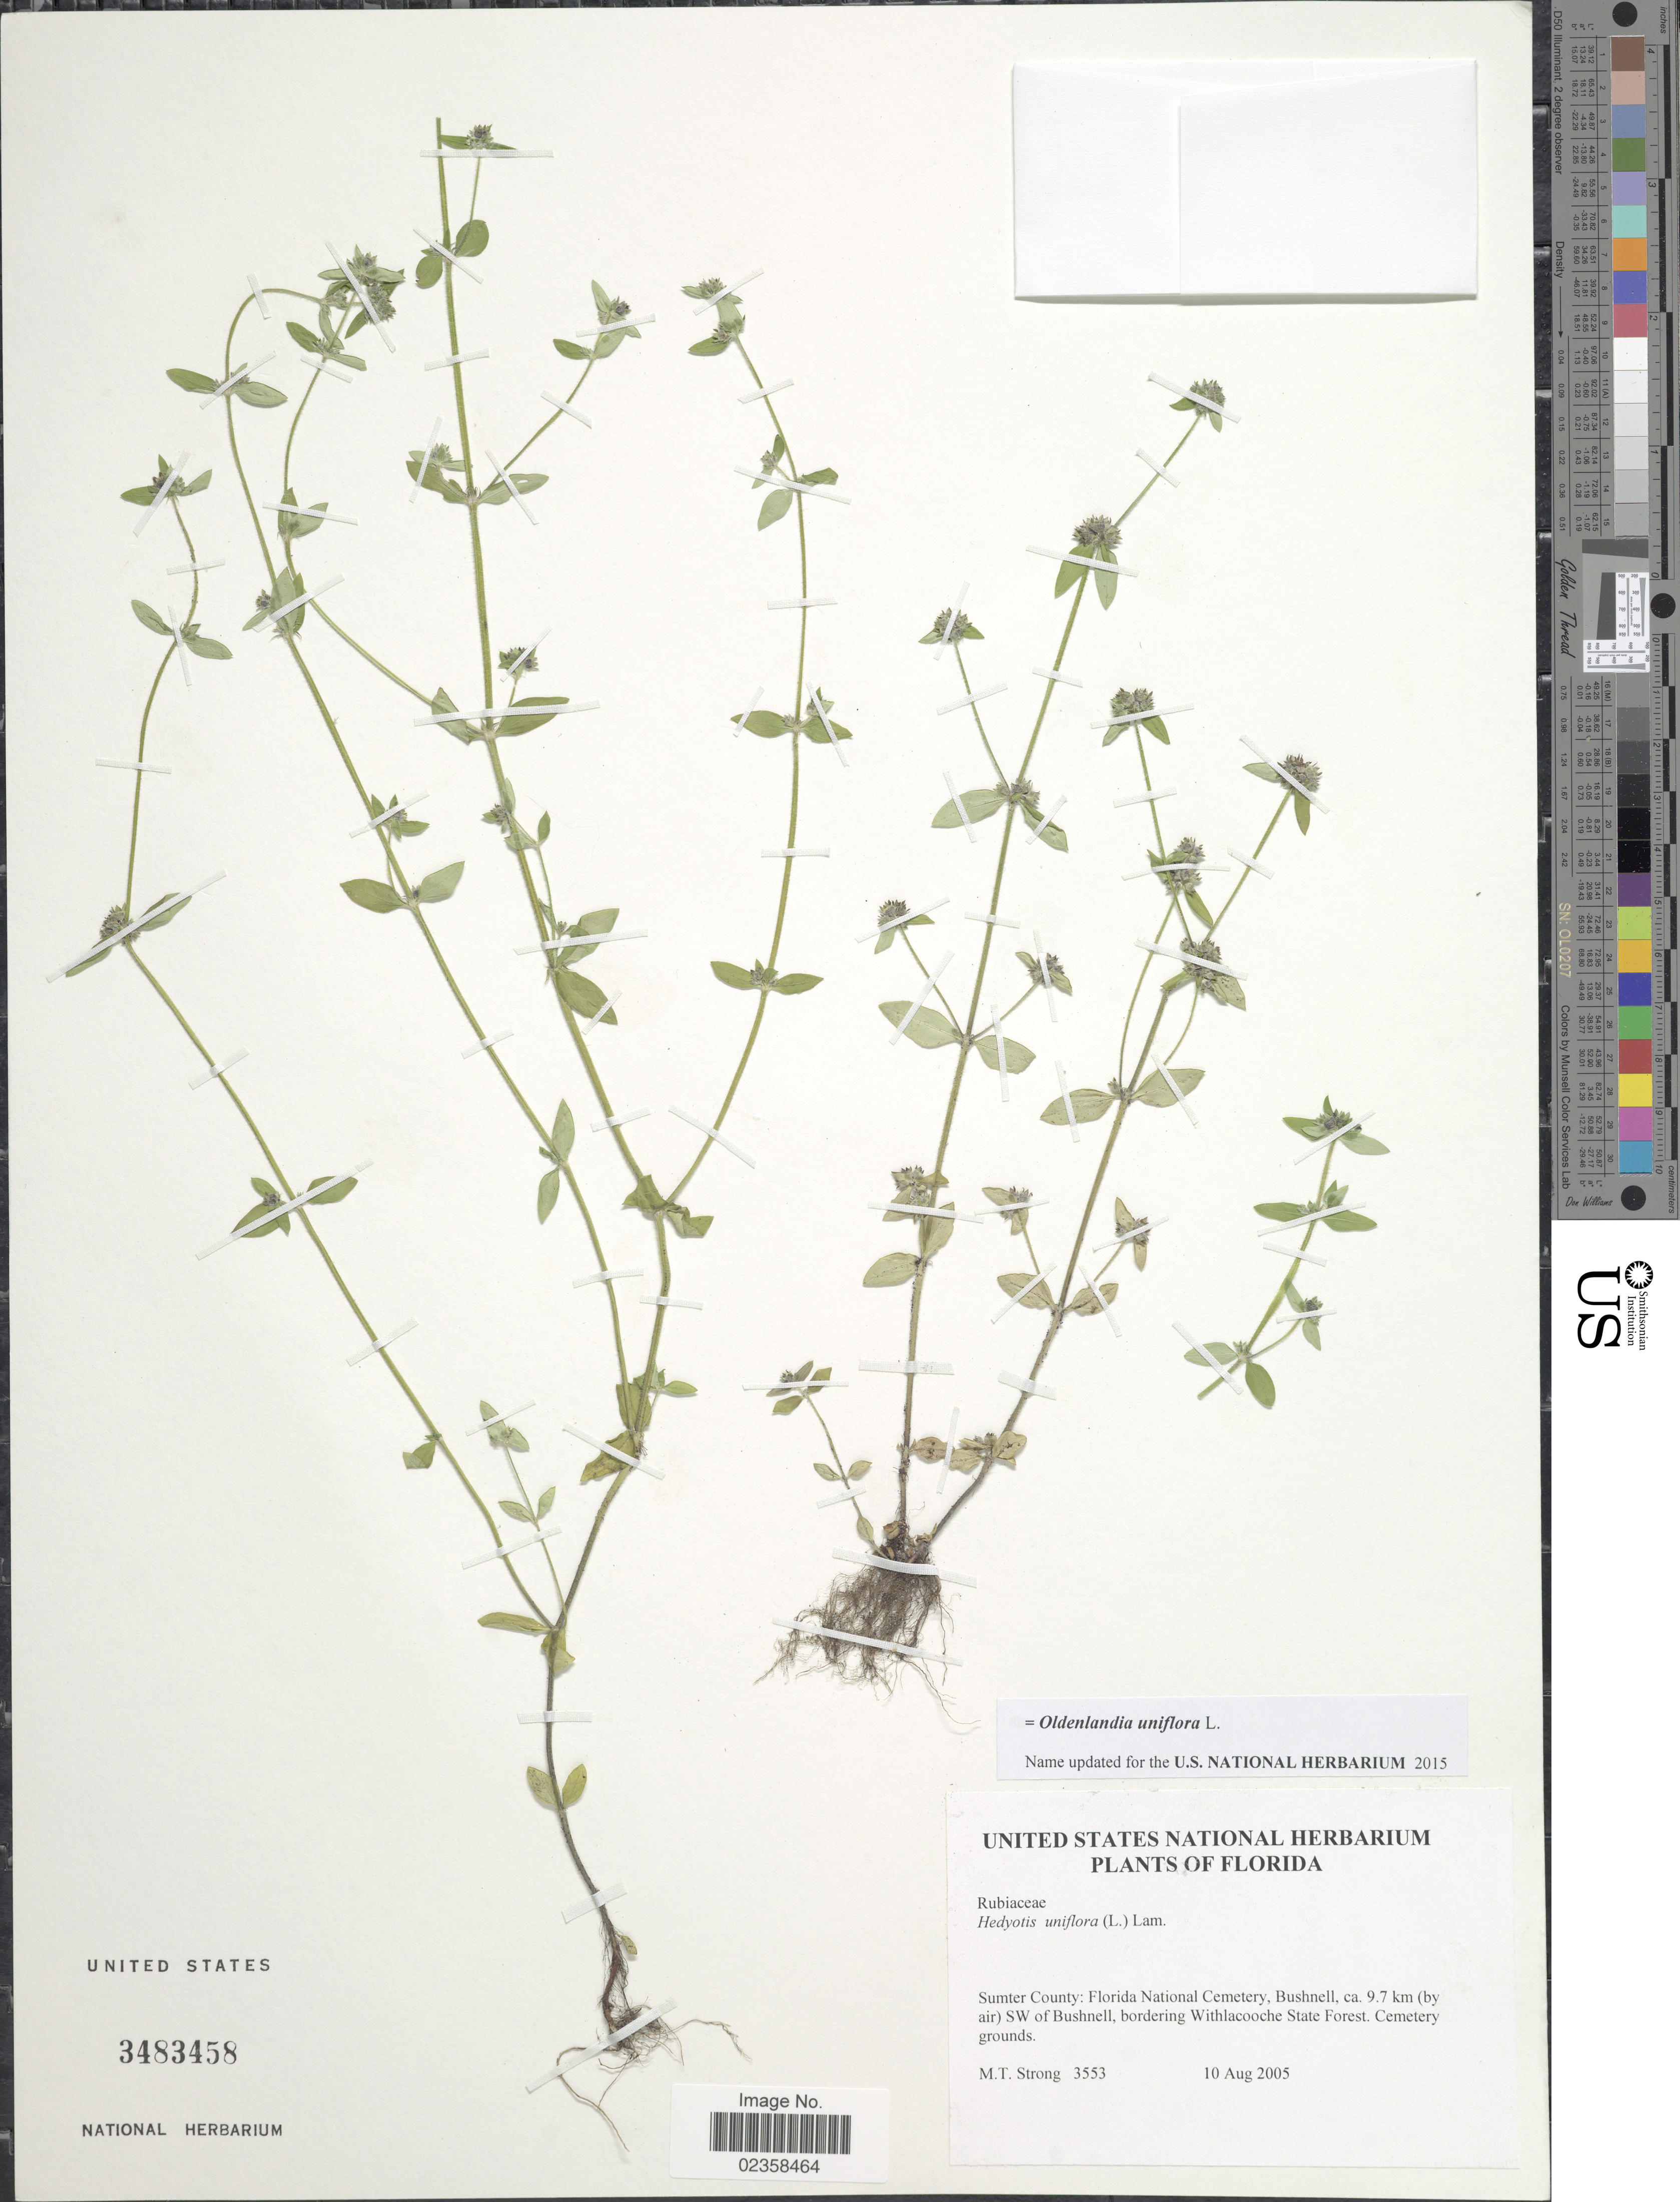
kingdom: Plantae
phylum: Tracheophyta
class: Magnoliopsida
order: Gentianales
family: Rubiaceae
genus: Oldenlandia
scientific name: Oldenlandia uniflora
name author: L.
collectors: M. T. Strong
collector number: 3553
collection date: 2005-08-10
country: United States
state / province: Florida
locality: Sumter County: Florida National Cemetry, Bushnell, 9.7 km (by air) SW of Bushnell, bordering Withlacooche State Forest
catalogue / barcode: US 3483458